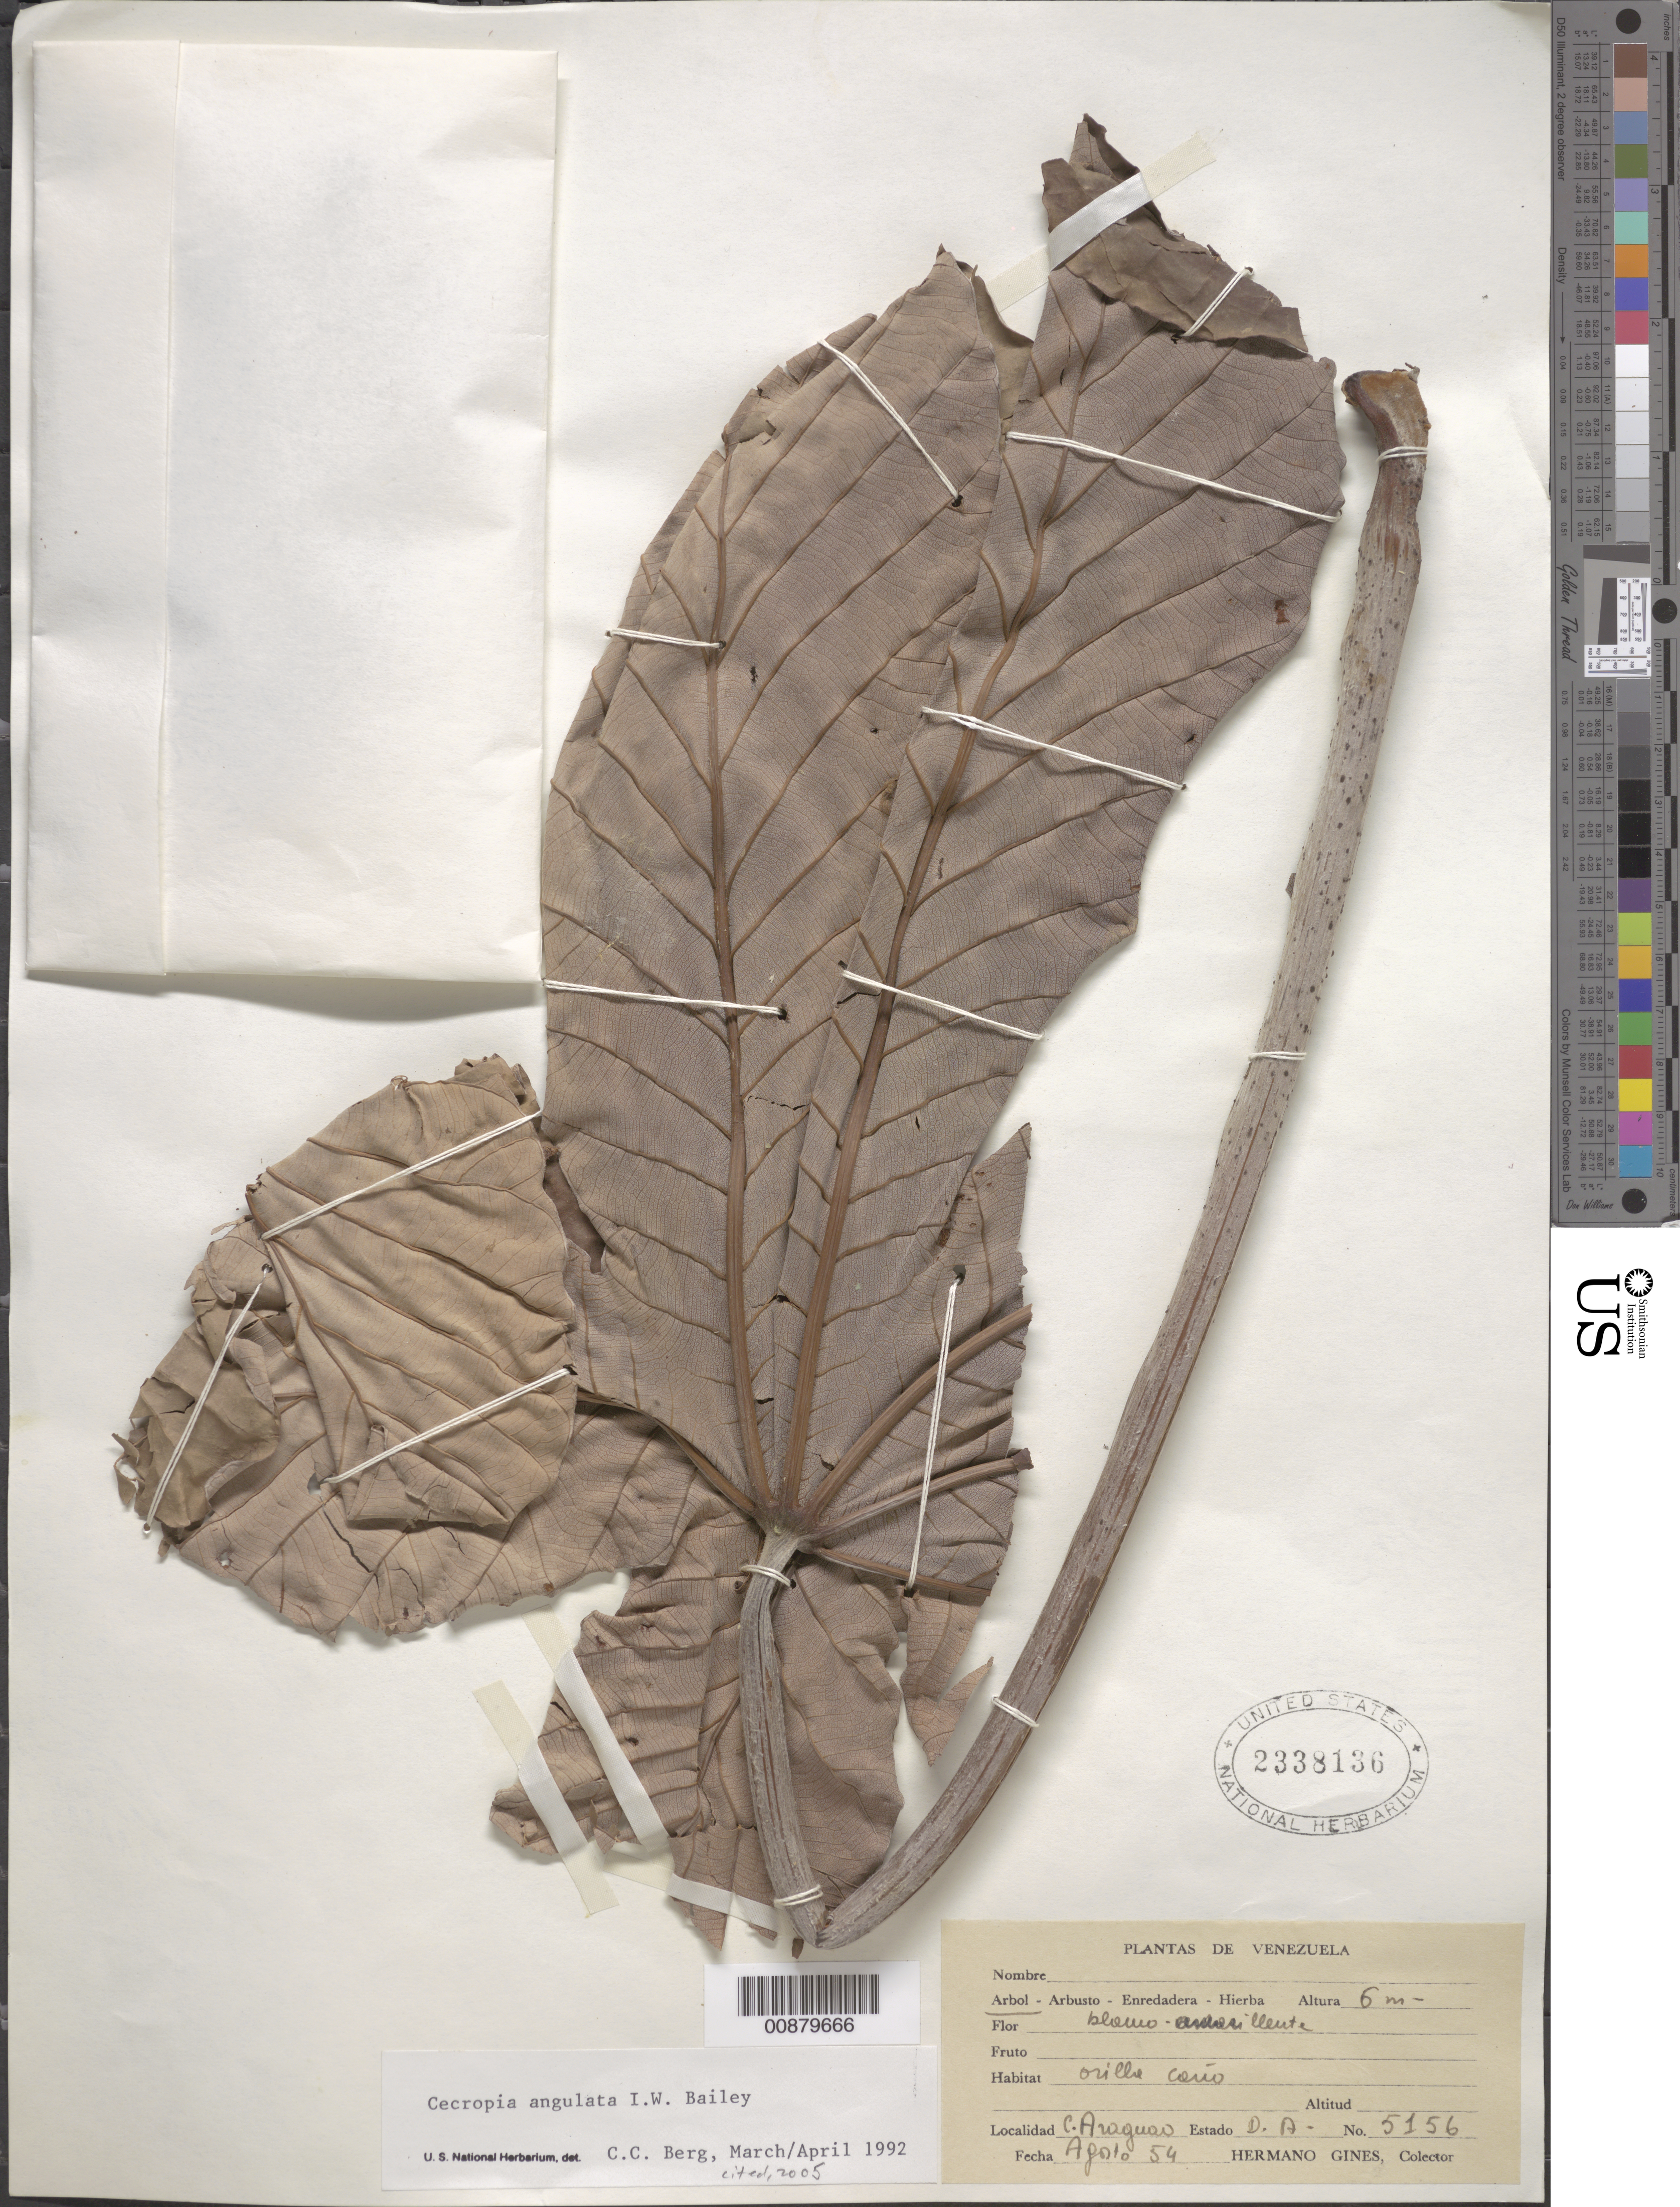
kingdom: Plantae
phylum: Tracheophyta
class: Magnoliopsida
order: Rosales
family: Urticaceae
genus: Cecropia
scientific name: Cecropia angulata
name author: I.W. Bailey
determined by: Berg, C. C.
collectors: H. Gines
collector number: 5156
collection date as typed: Aug-54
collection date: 1954-08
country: Venezuela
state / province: Delta Amacuro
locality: Caño Araguao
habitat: Orilla cano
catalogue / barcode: US 2338136